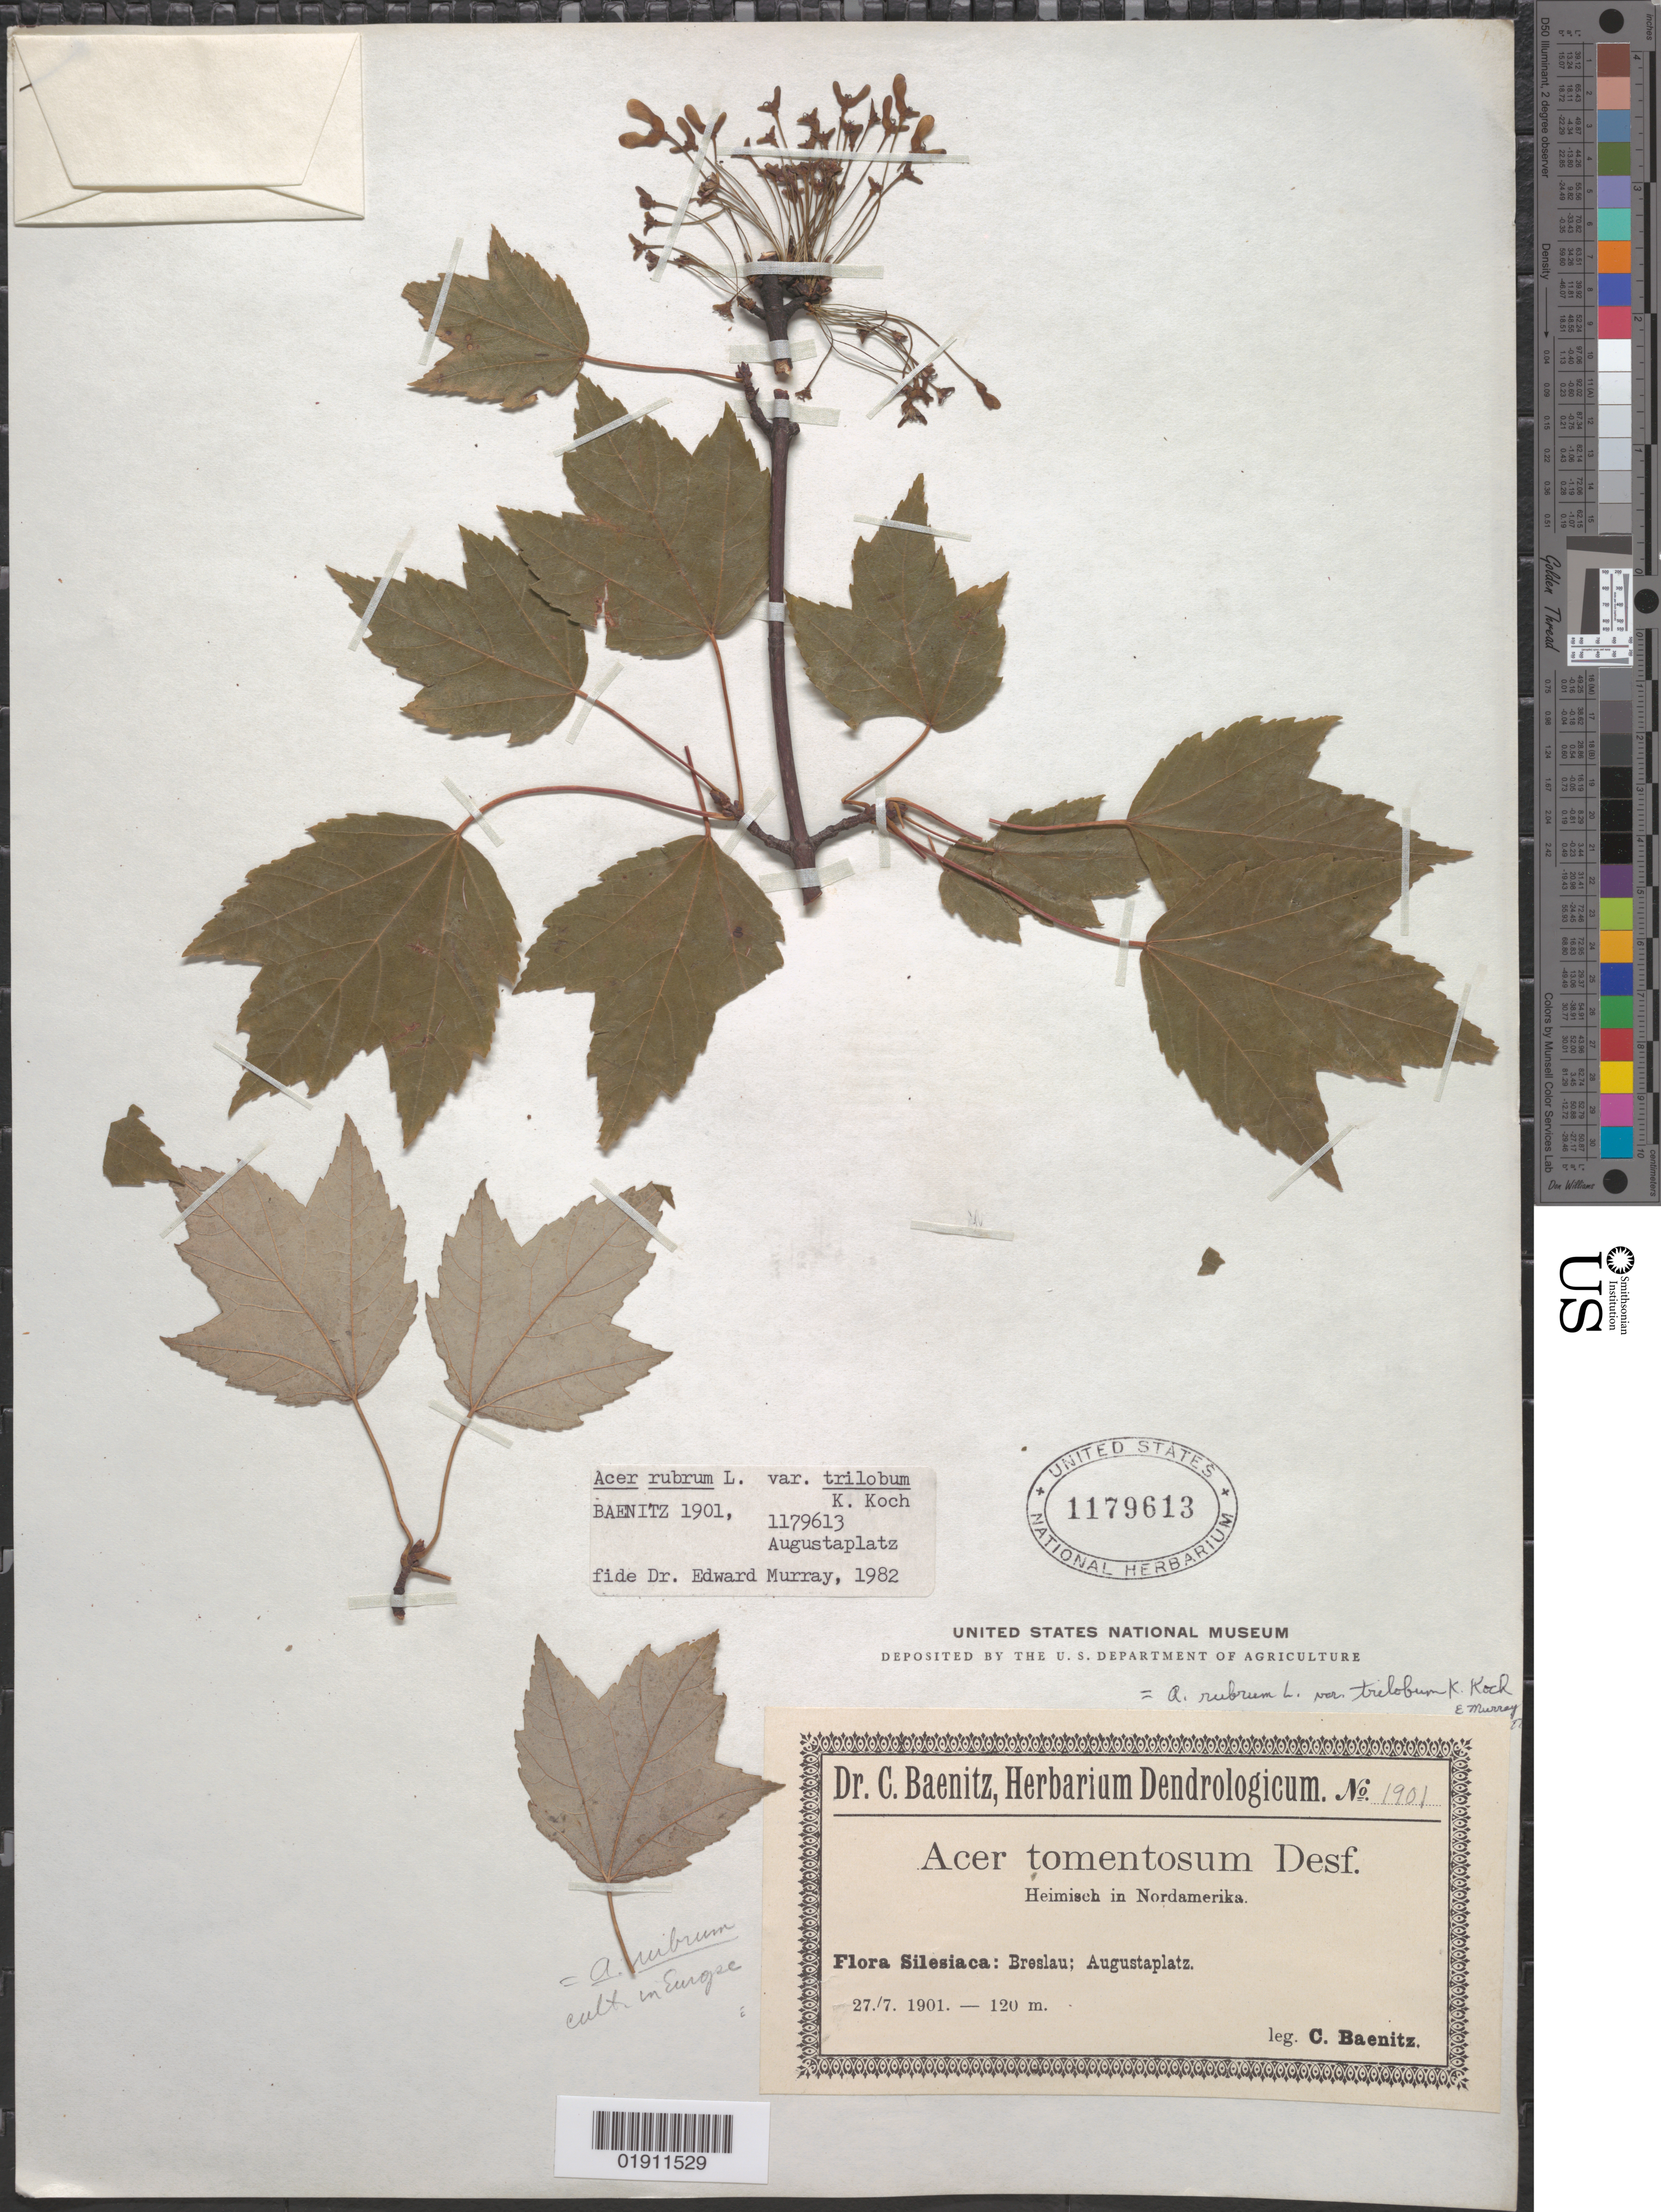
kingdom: Plantae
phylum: Tracheophyta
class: Magnoliopsida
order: Sapindales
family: Sapindaceae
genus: Acer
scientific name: Acer rubrum var. trilobum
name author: K. Koch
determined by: Murray, Edward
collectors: C. G. Baenitz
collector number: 1901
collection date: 1901-07-27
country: Poland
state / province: Dolnoslaskie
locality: Bresllau [Wrocław], Augustaplatz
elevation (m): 120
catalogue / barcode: US 1179613